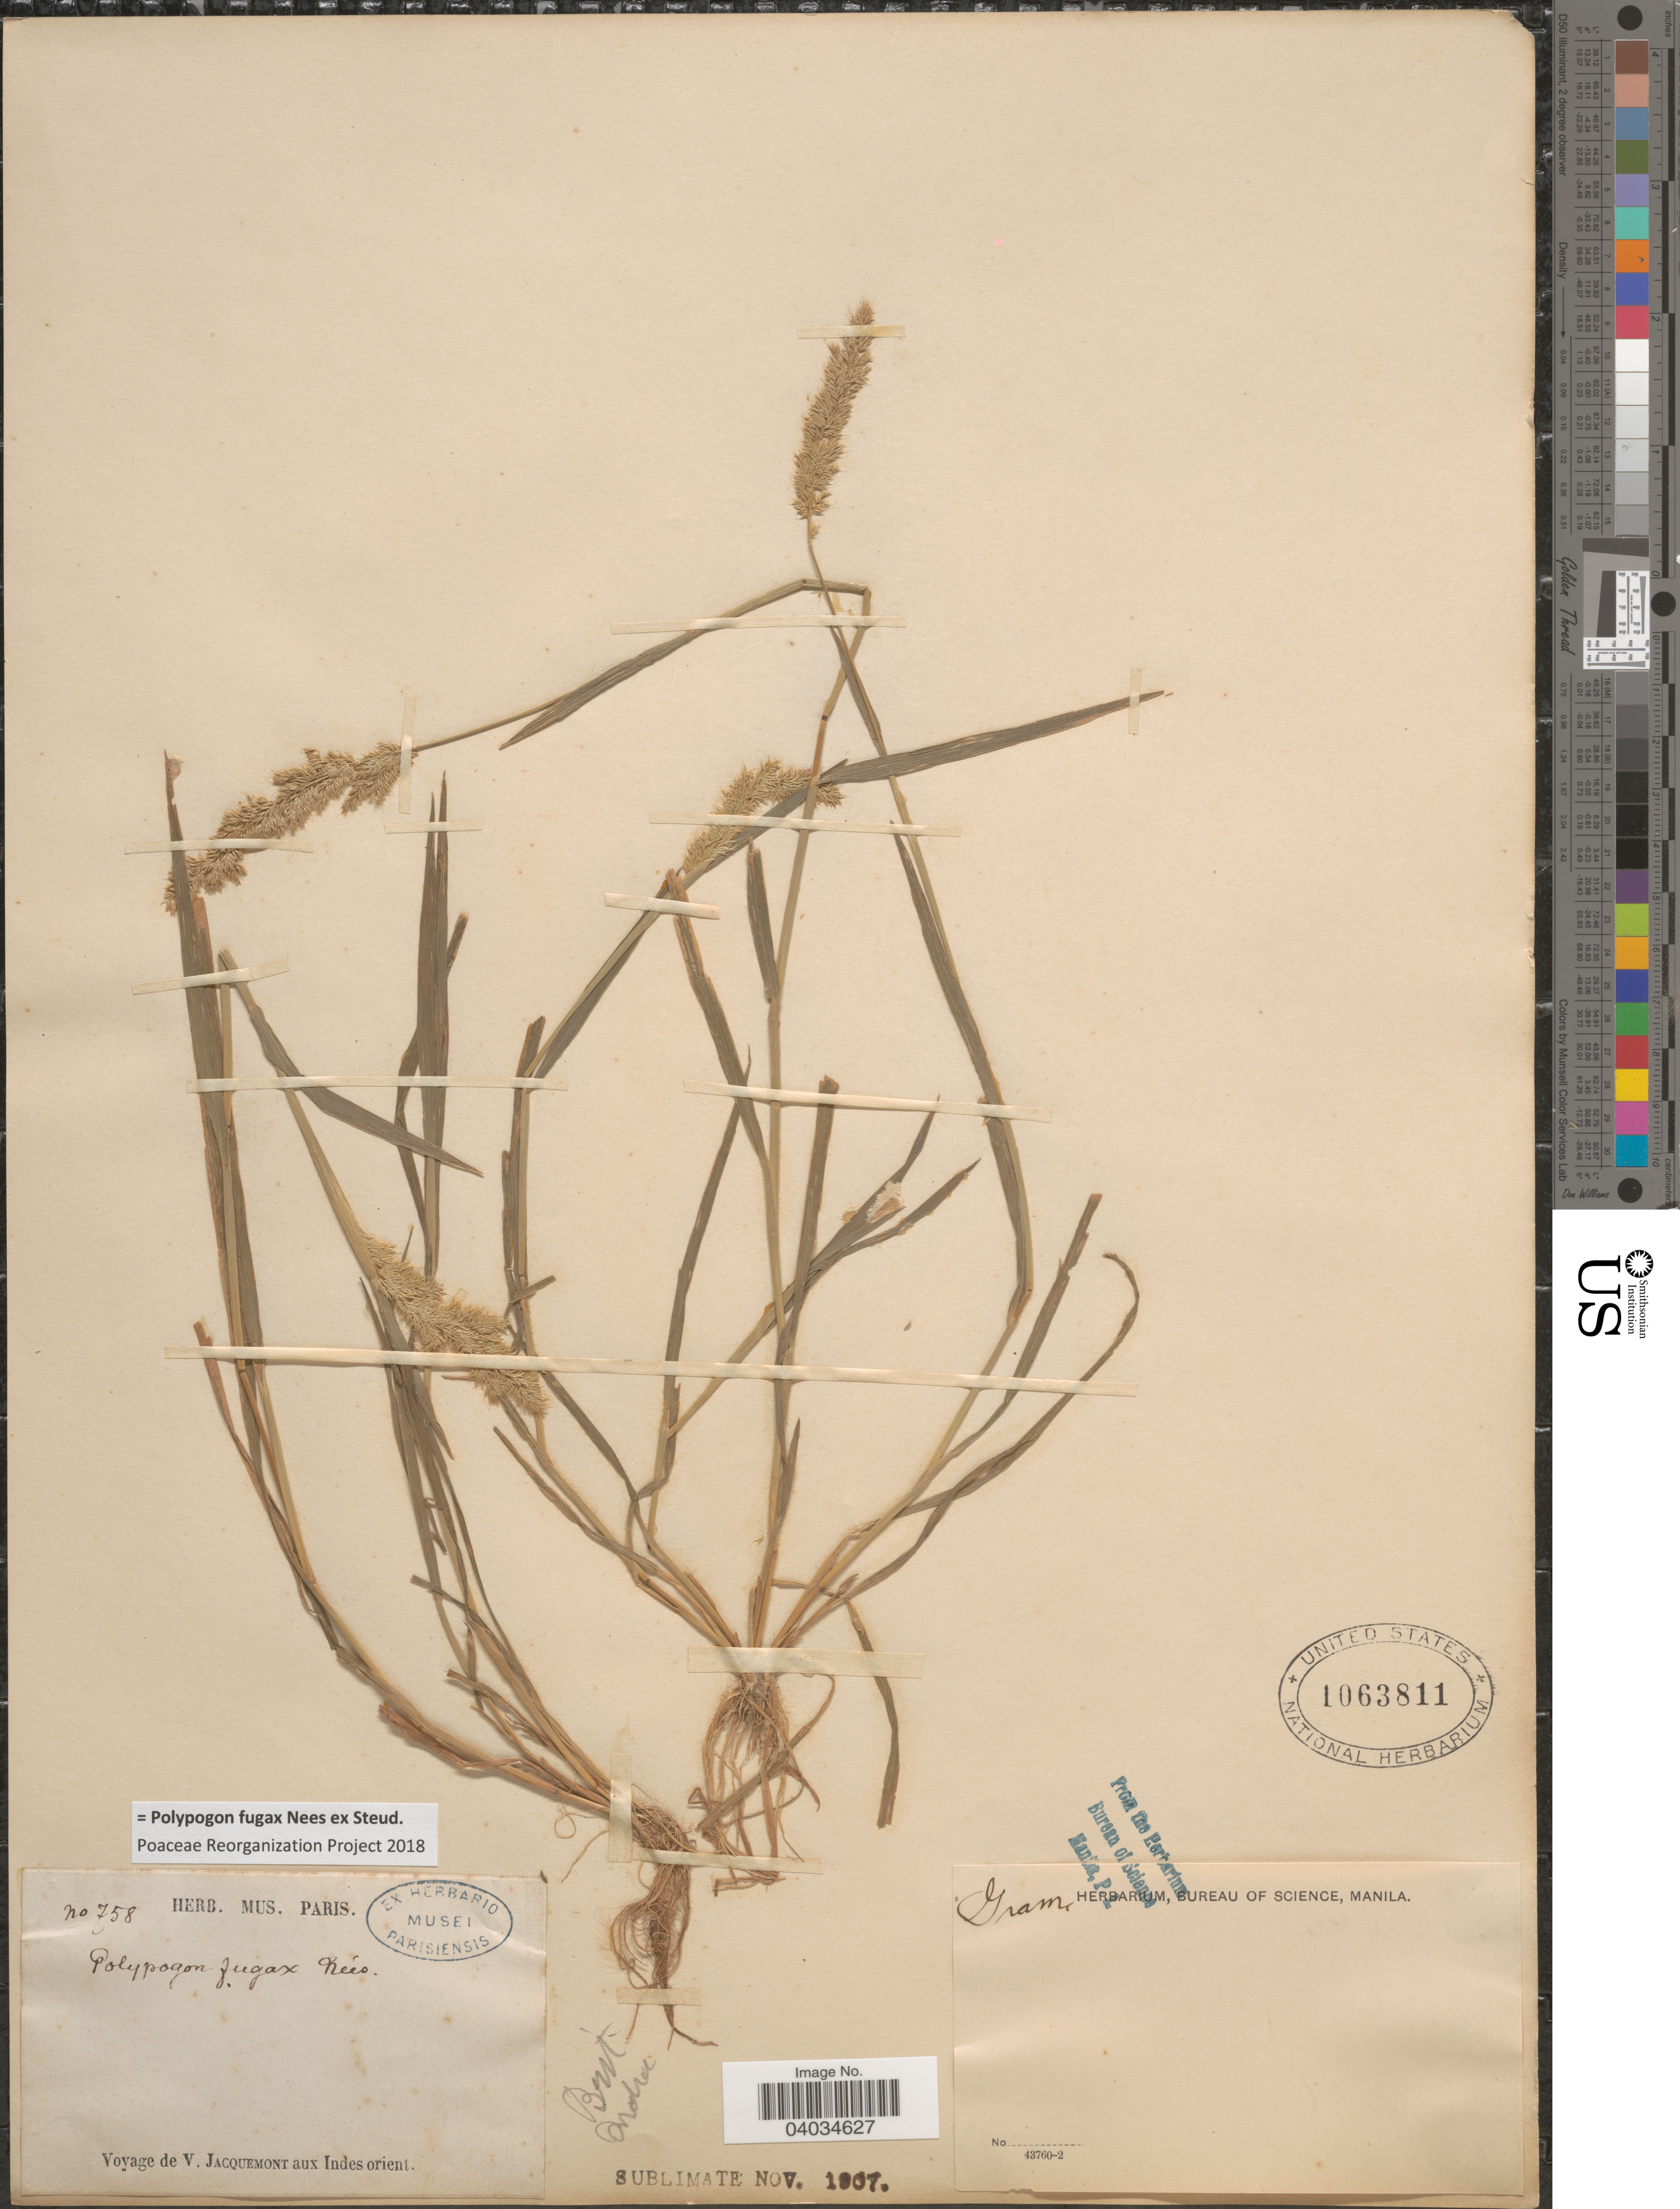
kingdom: Plantae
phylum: Tracheophyta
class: Liliopsida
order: Poales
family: Poaceae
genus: Polypogon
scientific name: Polypogon fugax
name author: Nees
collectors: V. Jacquemont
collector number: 758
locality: Indes orient.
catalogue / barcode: US 1063811